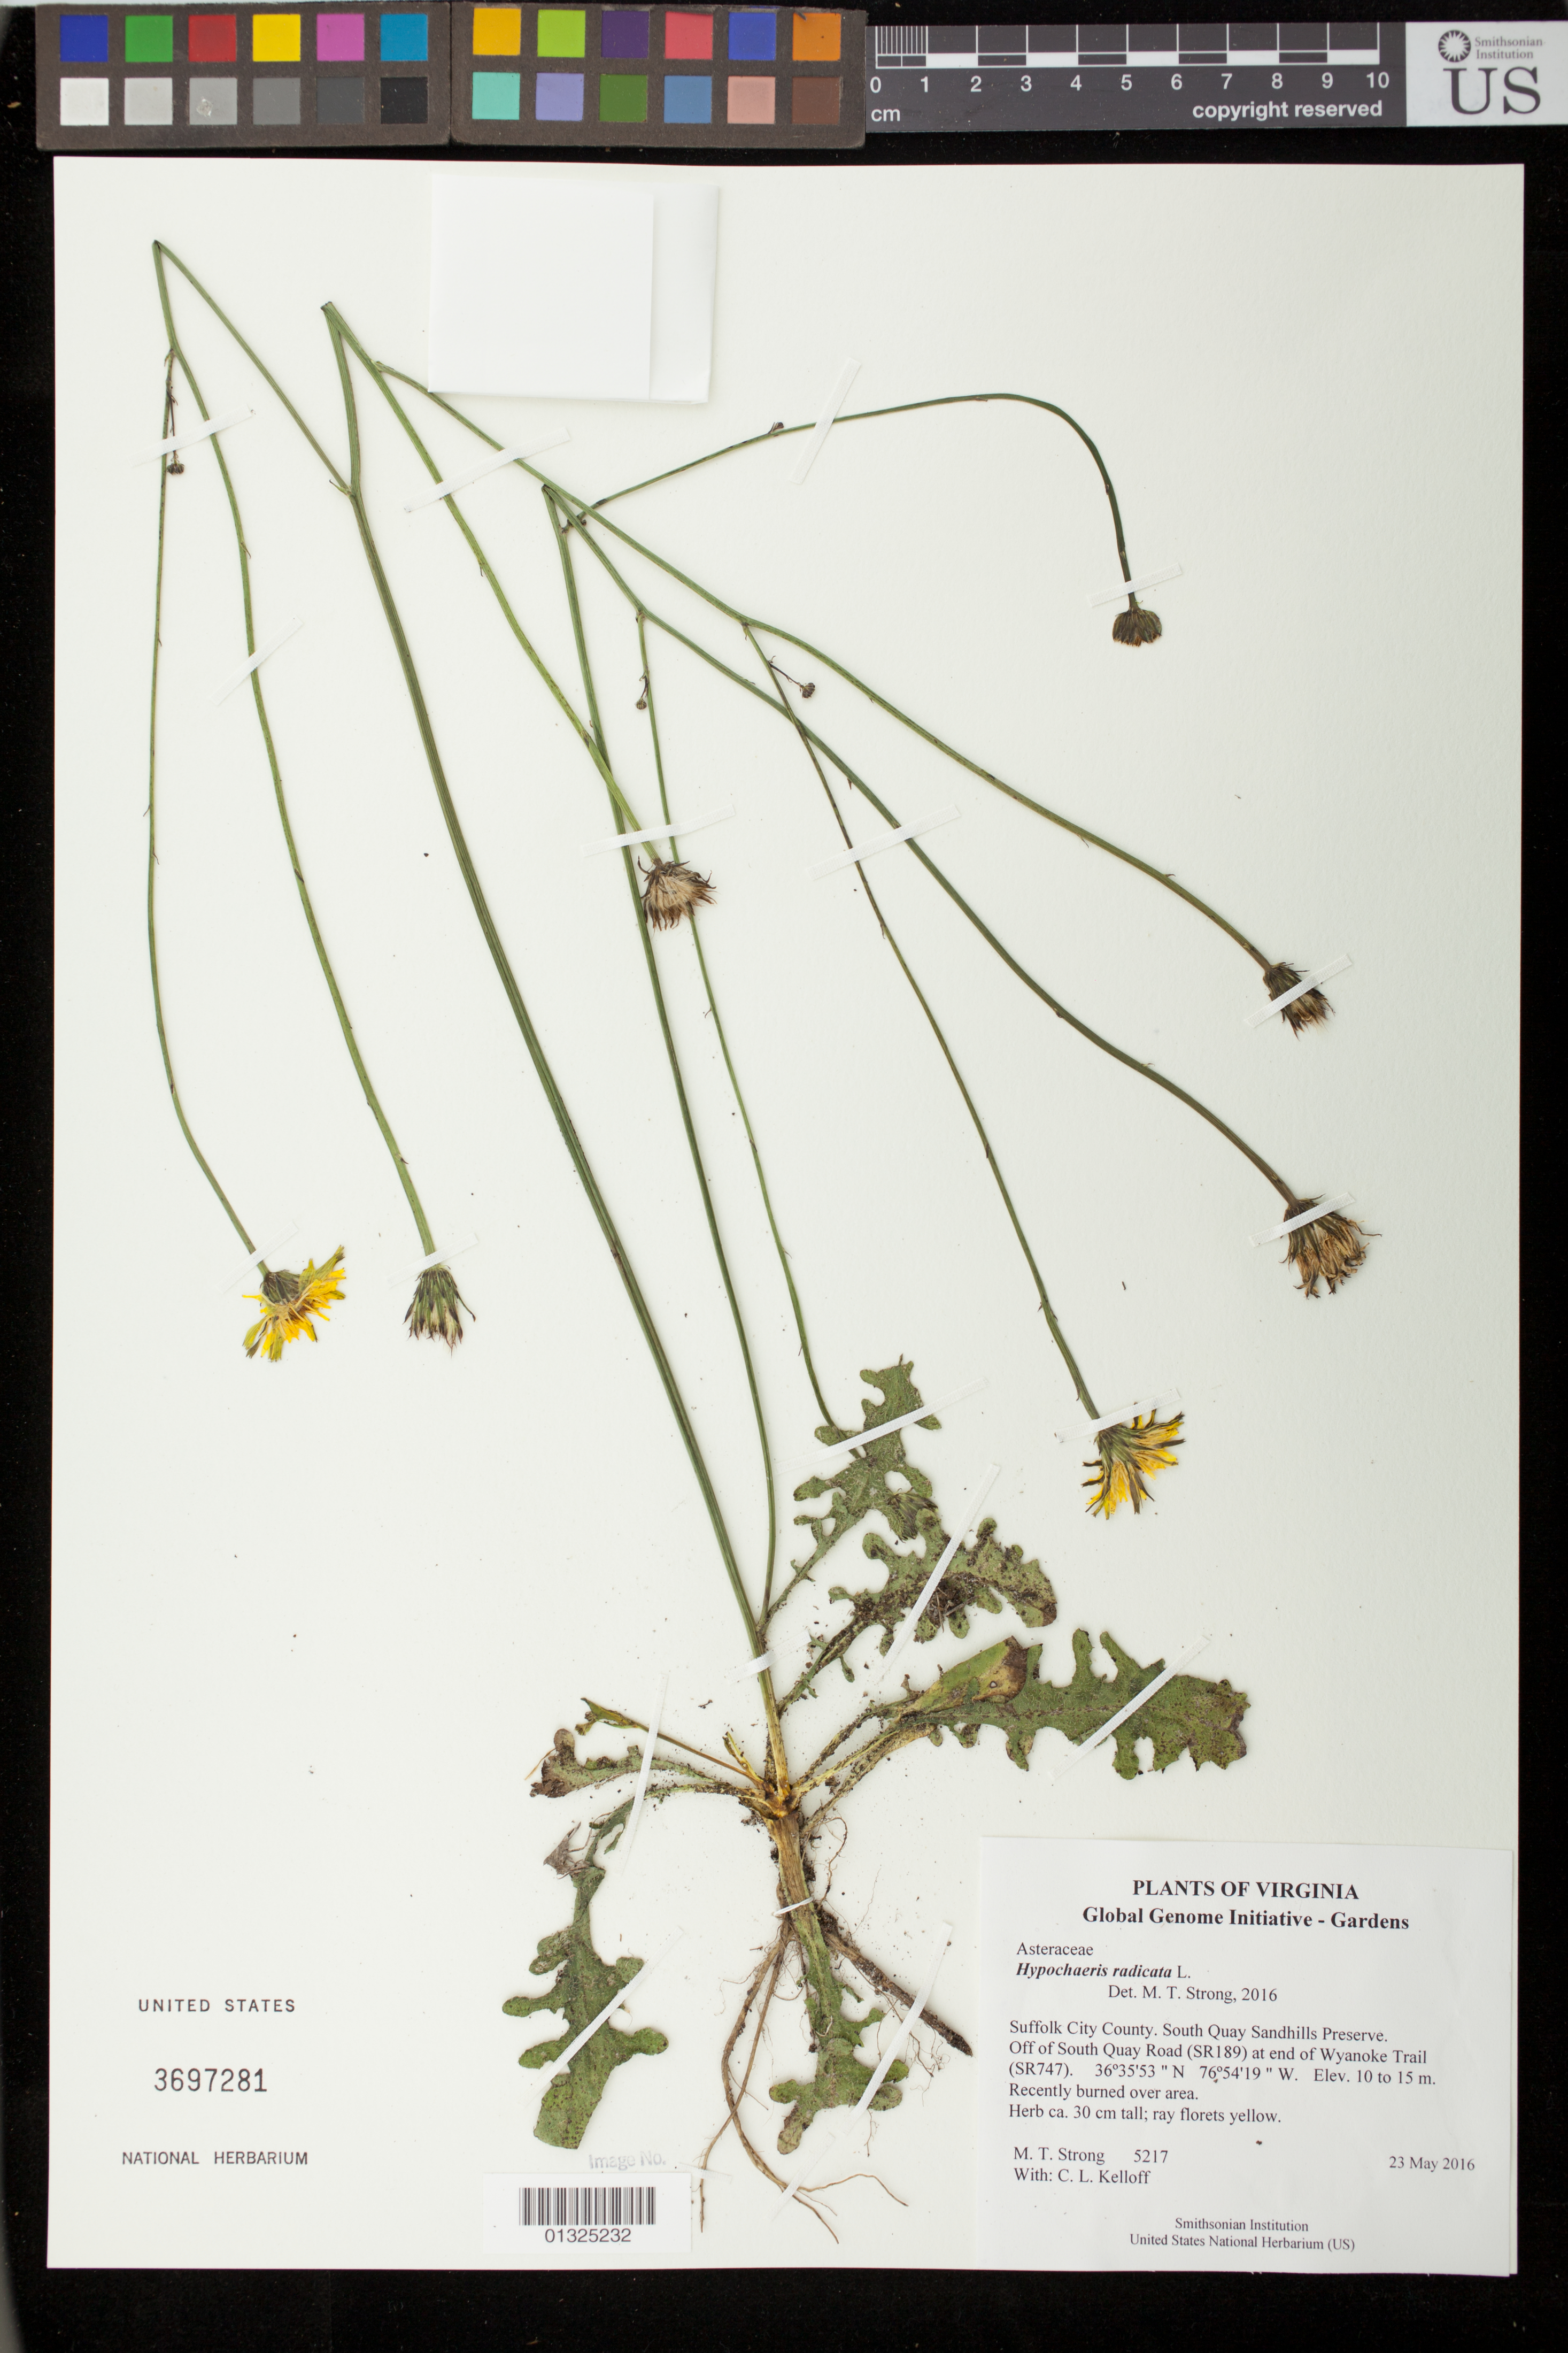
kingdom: Plantae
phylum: Tracheophyta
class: Magnoliopsida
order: Asterales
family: Asteraceae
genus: Hypochaeris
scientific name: Hypochaeris radicata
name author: L.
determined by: Strong, Mark T., (BOT), Smithsonian Institution - National Museum of Natural History (UNITED STATES)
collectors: M. T. Strong & C. L. Kelloff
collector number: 5217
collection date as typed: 23 May 2016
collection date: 2016-05-23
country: United States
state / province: Virginia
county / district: Southampton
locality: South Quay Sandhills Preserve. Off of South Quay Road (SR189) at end of Wyanoke Trail (SR747).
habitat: Recently burned over area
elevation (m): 10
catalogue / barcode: US 369781